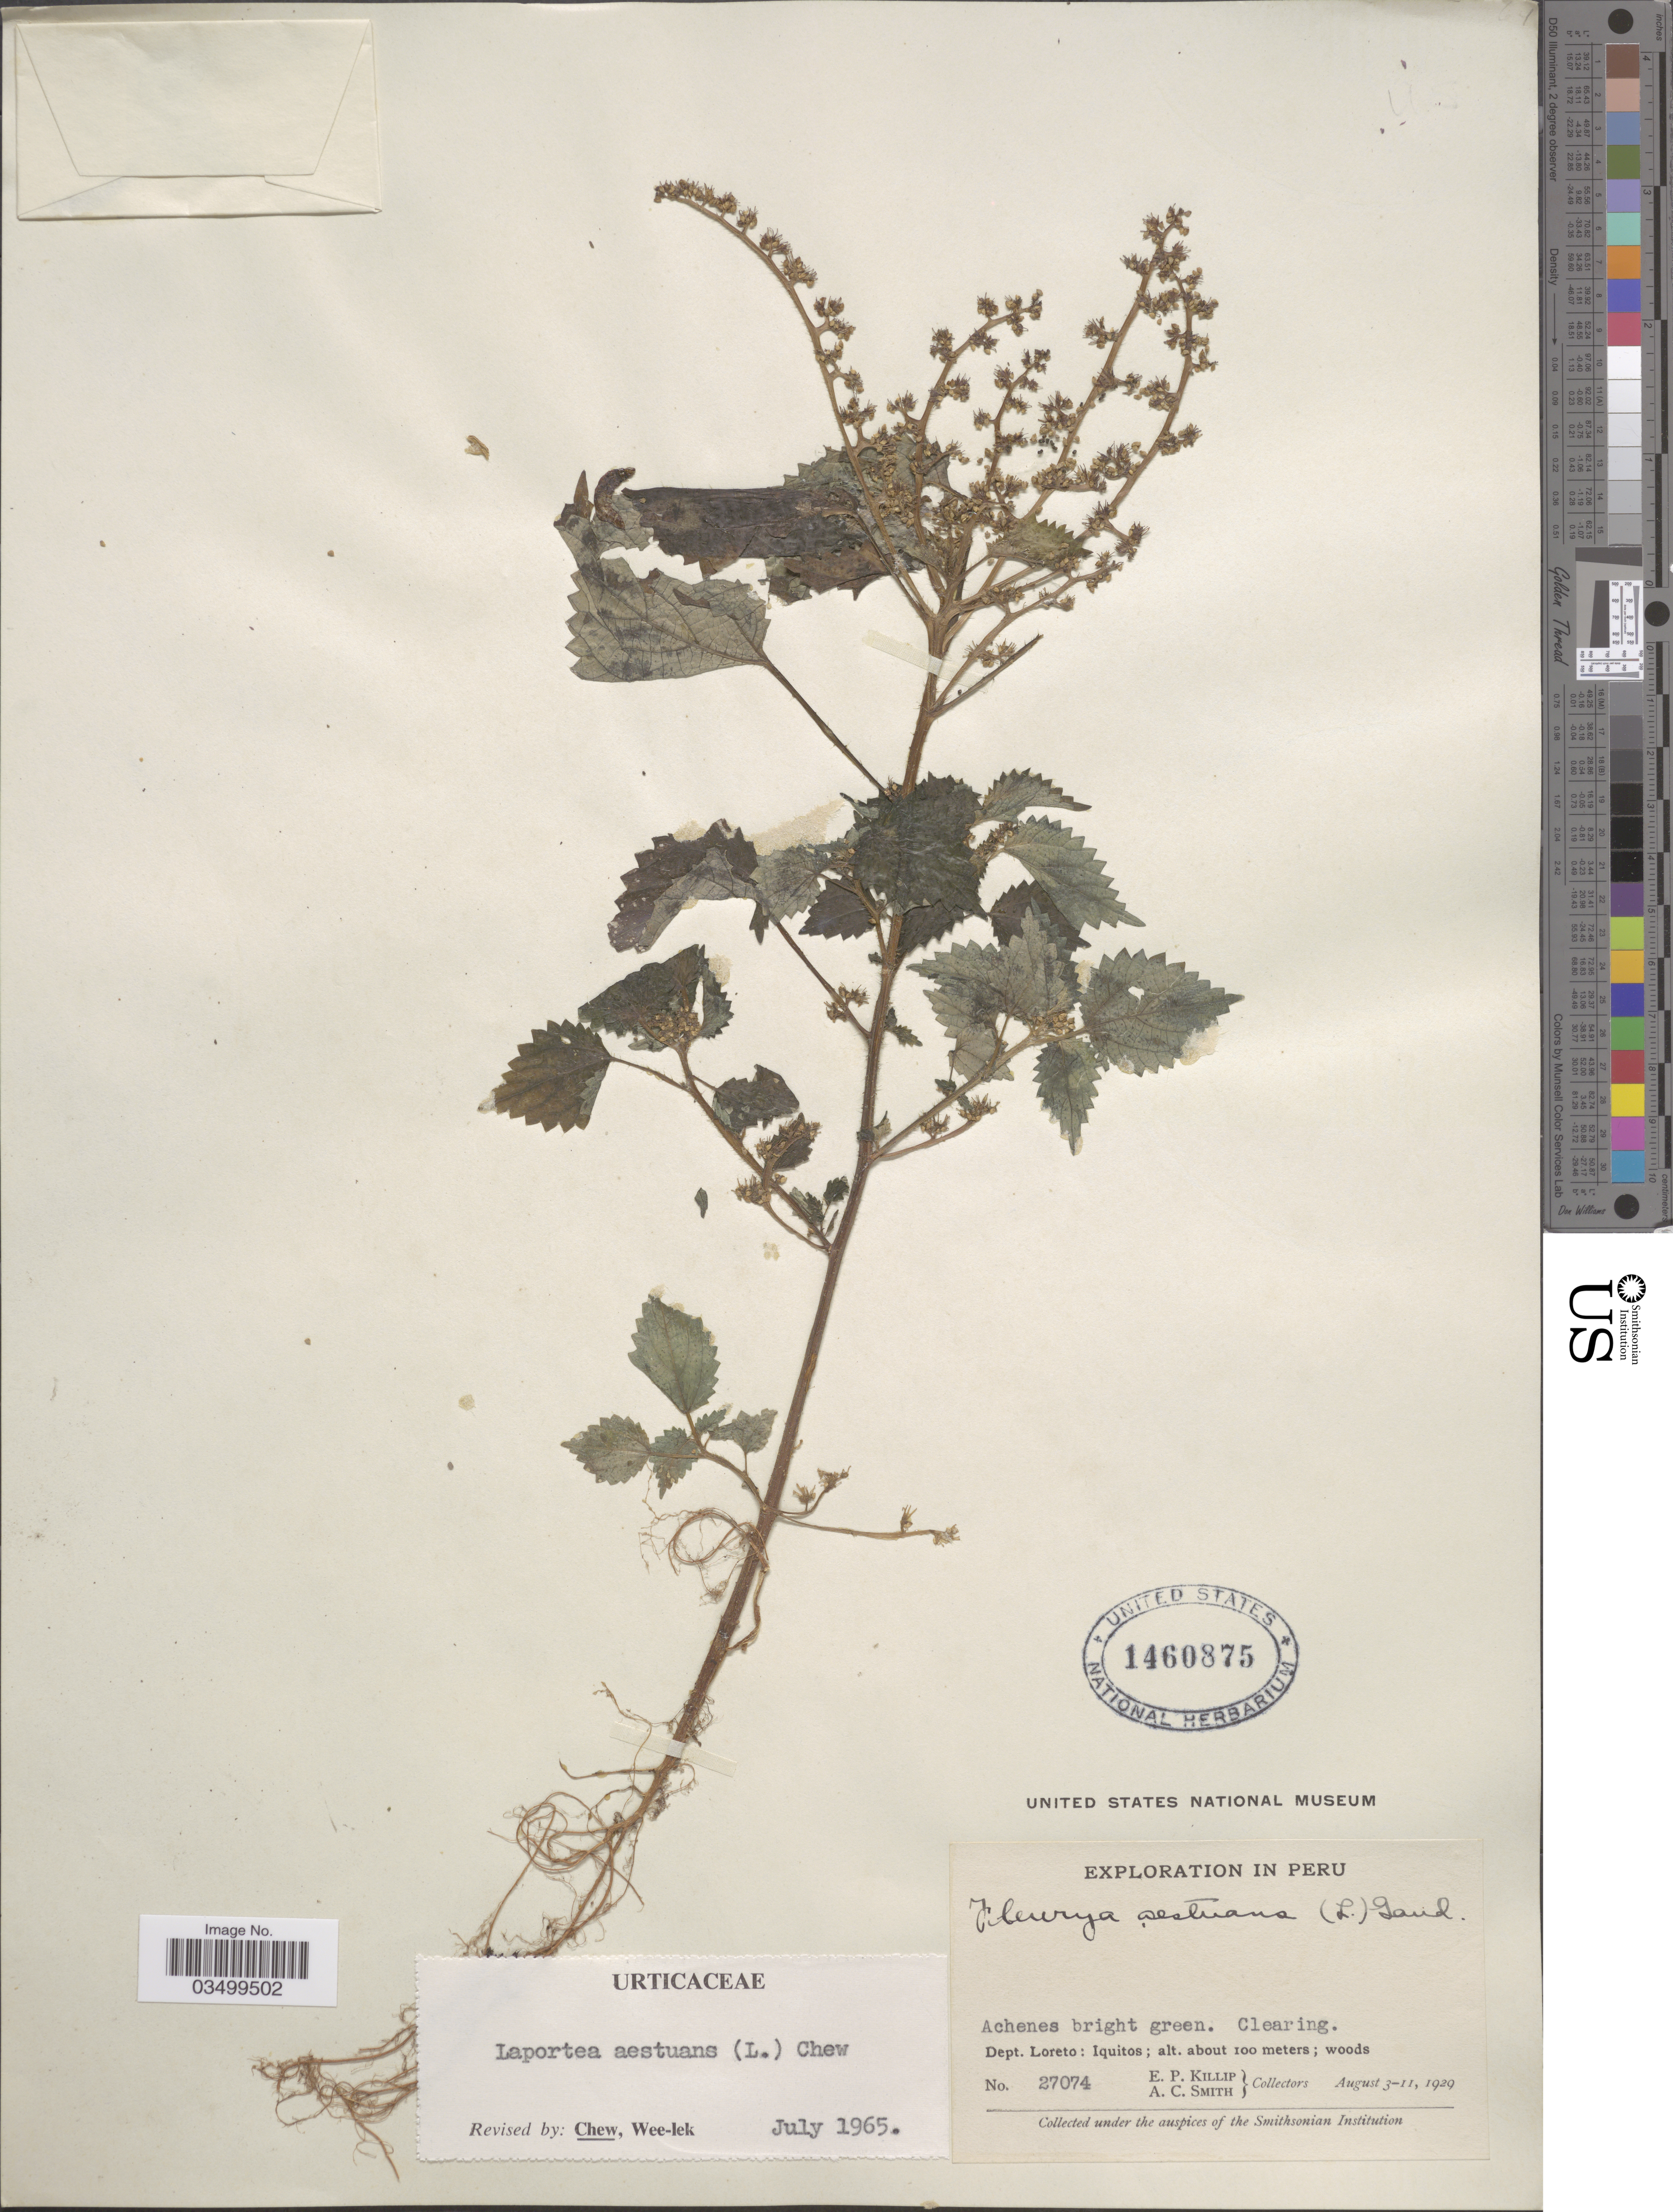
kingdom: Plantae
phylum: Tracheophyta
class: Magnoliopsida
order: Rosales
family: Urticaceae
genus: Laportea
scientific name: Laportea aestuans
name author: (L.) Chew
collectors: E. P. Killip & A. C. Smith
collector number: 27074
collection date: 1929-08-03/1929-08-11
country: Peru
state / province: Loreto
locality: Dept. Loreto: Iquitos.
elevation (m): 100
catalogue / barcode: US 1460875